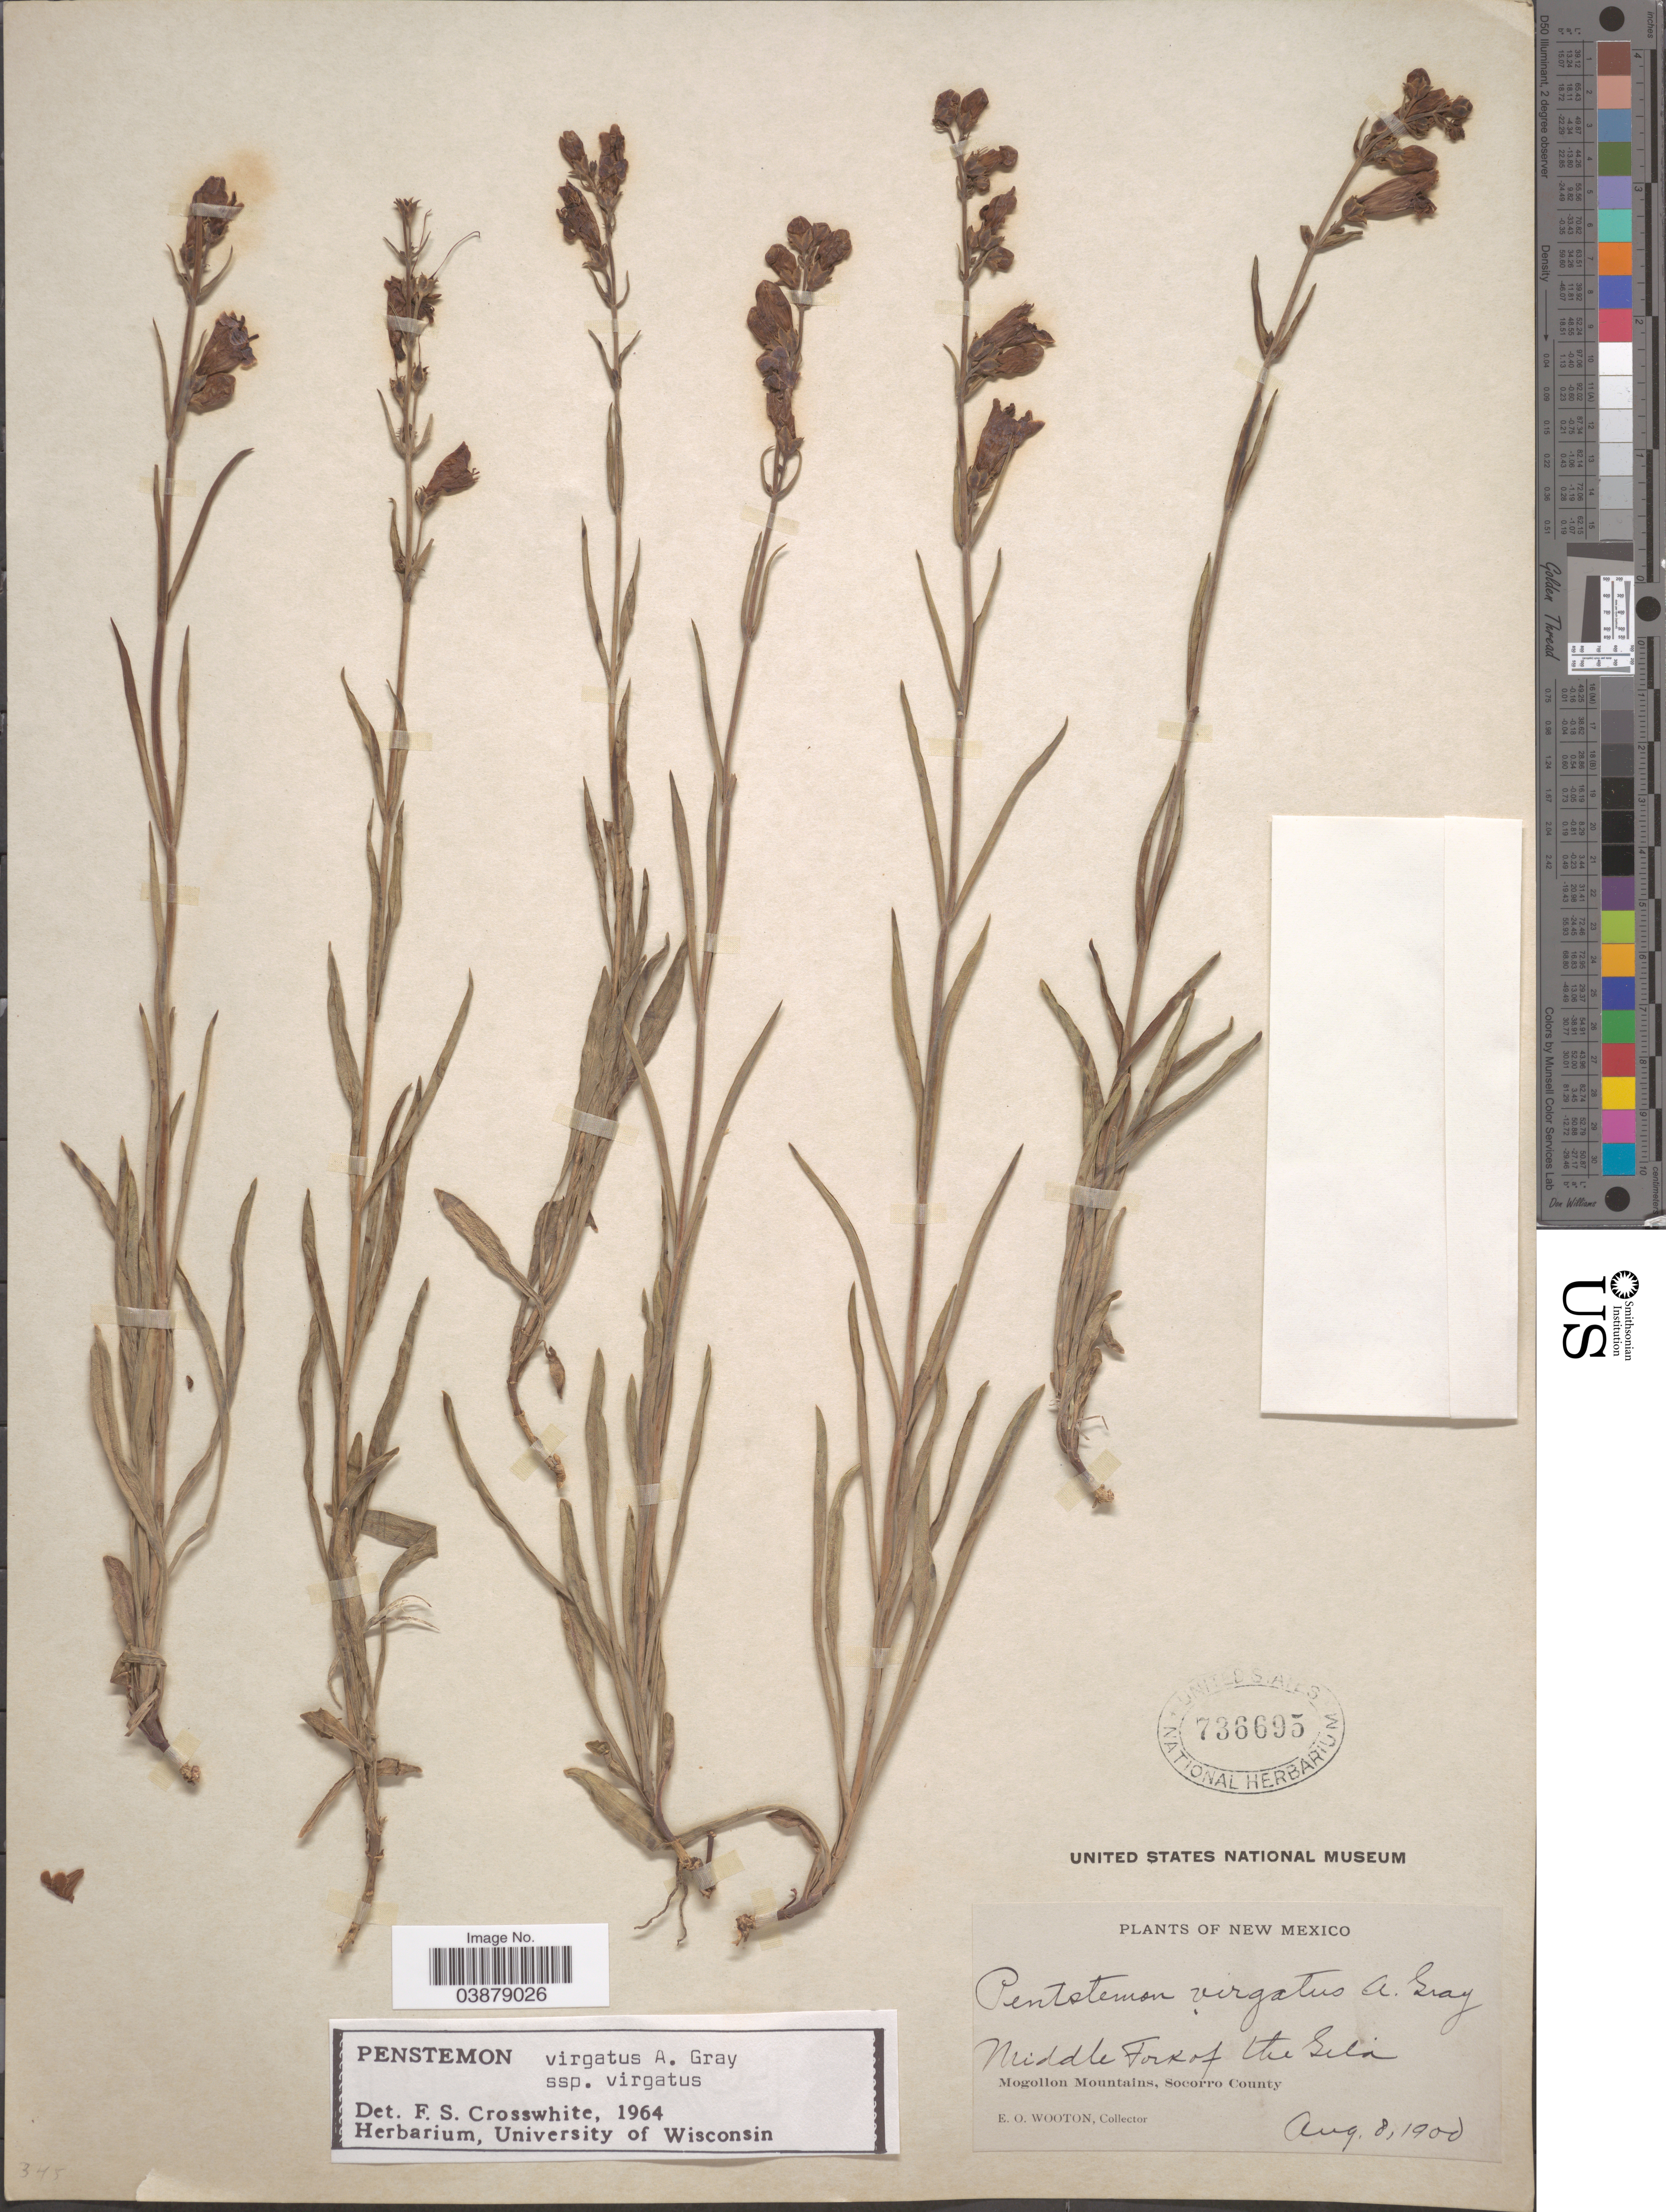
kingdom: Plantae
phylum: Tracheophyta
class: Magnoliopsida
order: Lamiales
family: Plantaginaceae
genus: Penstemon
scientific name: Penstemon virgatus subsp. virgatus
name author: A. Gray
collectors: E. O. Wooton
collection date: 1900-08-08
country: United States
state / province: New Mexico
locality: Middle Fork of the Gila. Mogollon Mountains, Socorro County.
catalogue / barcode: US 736695